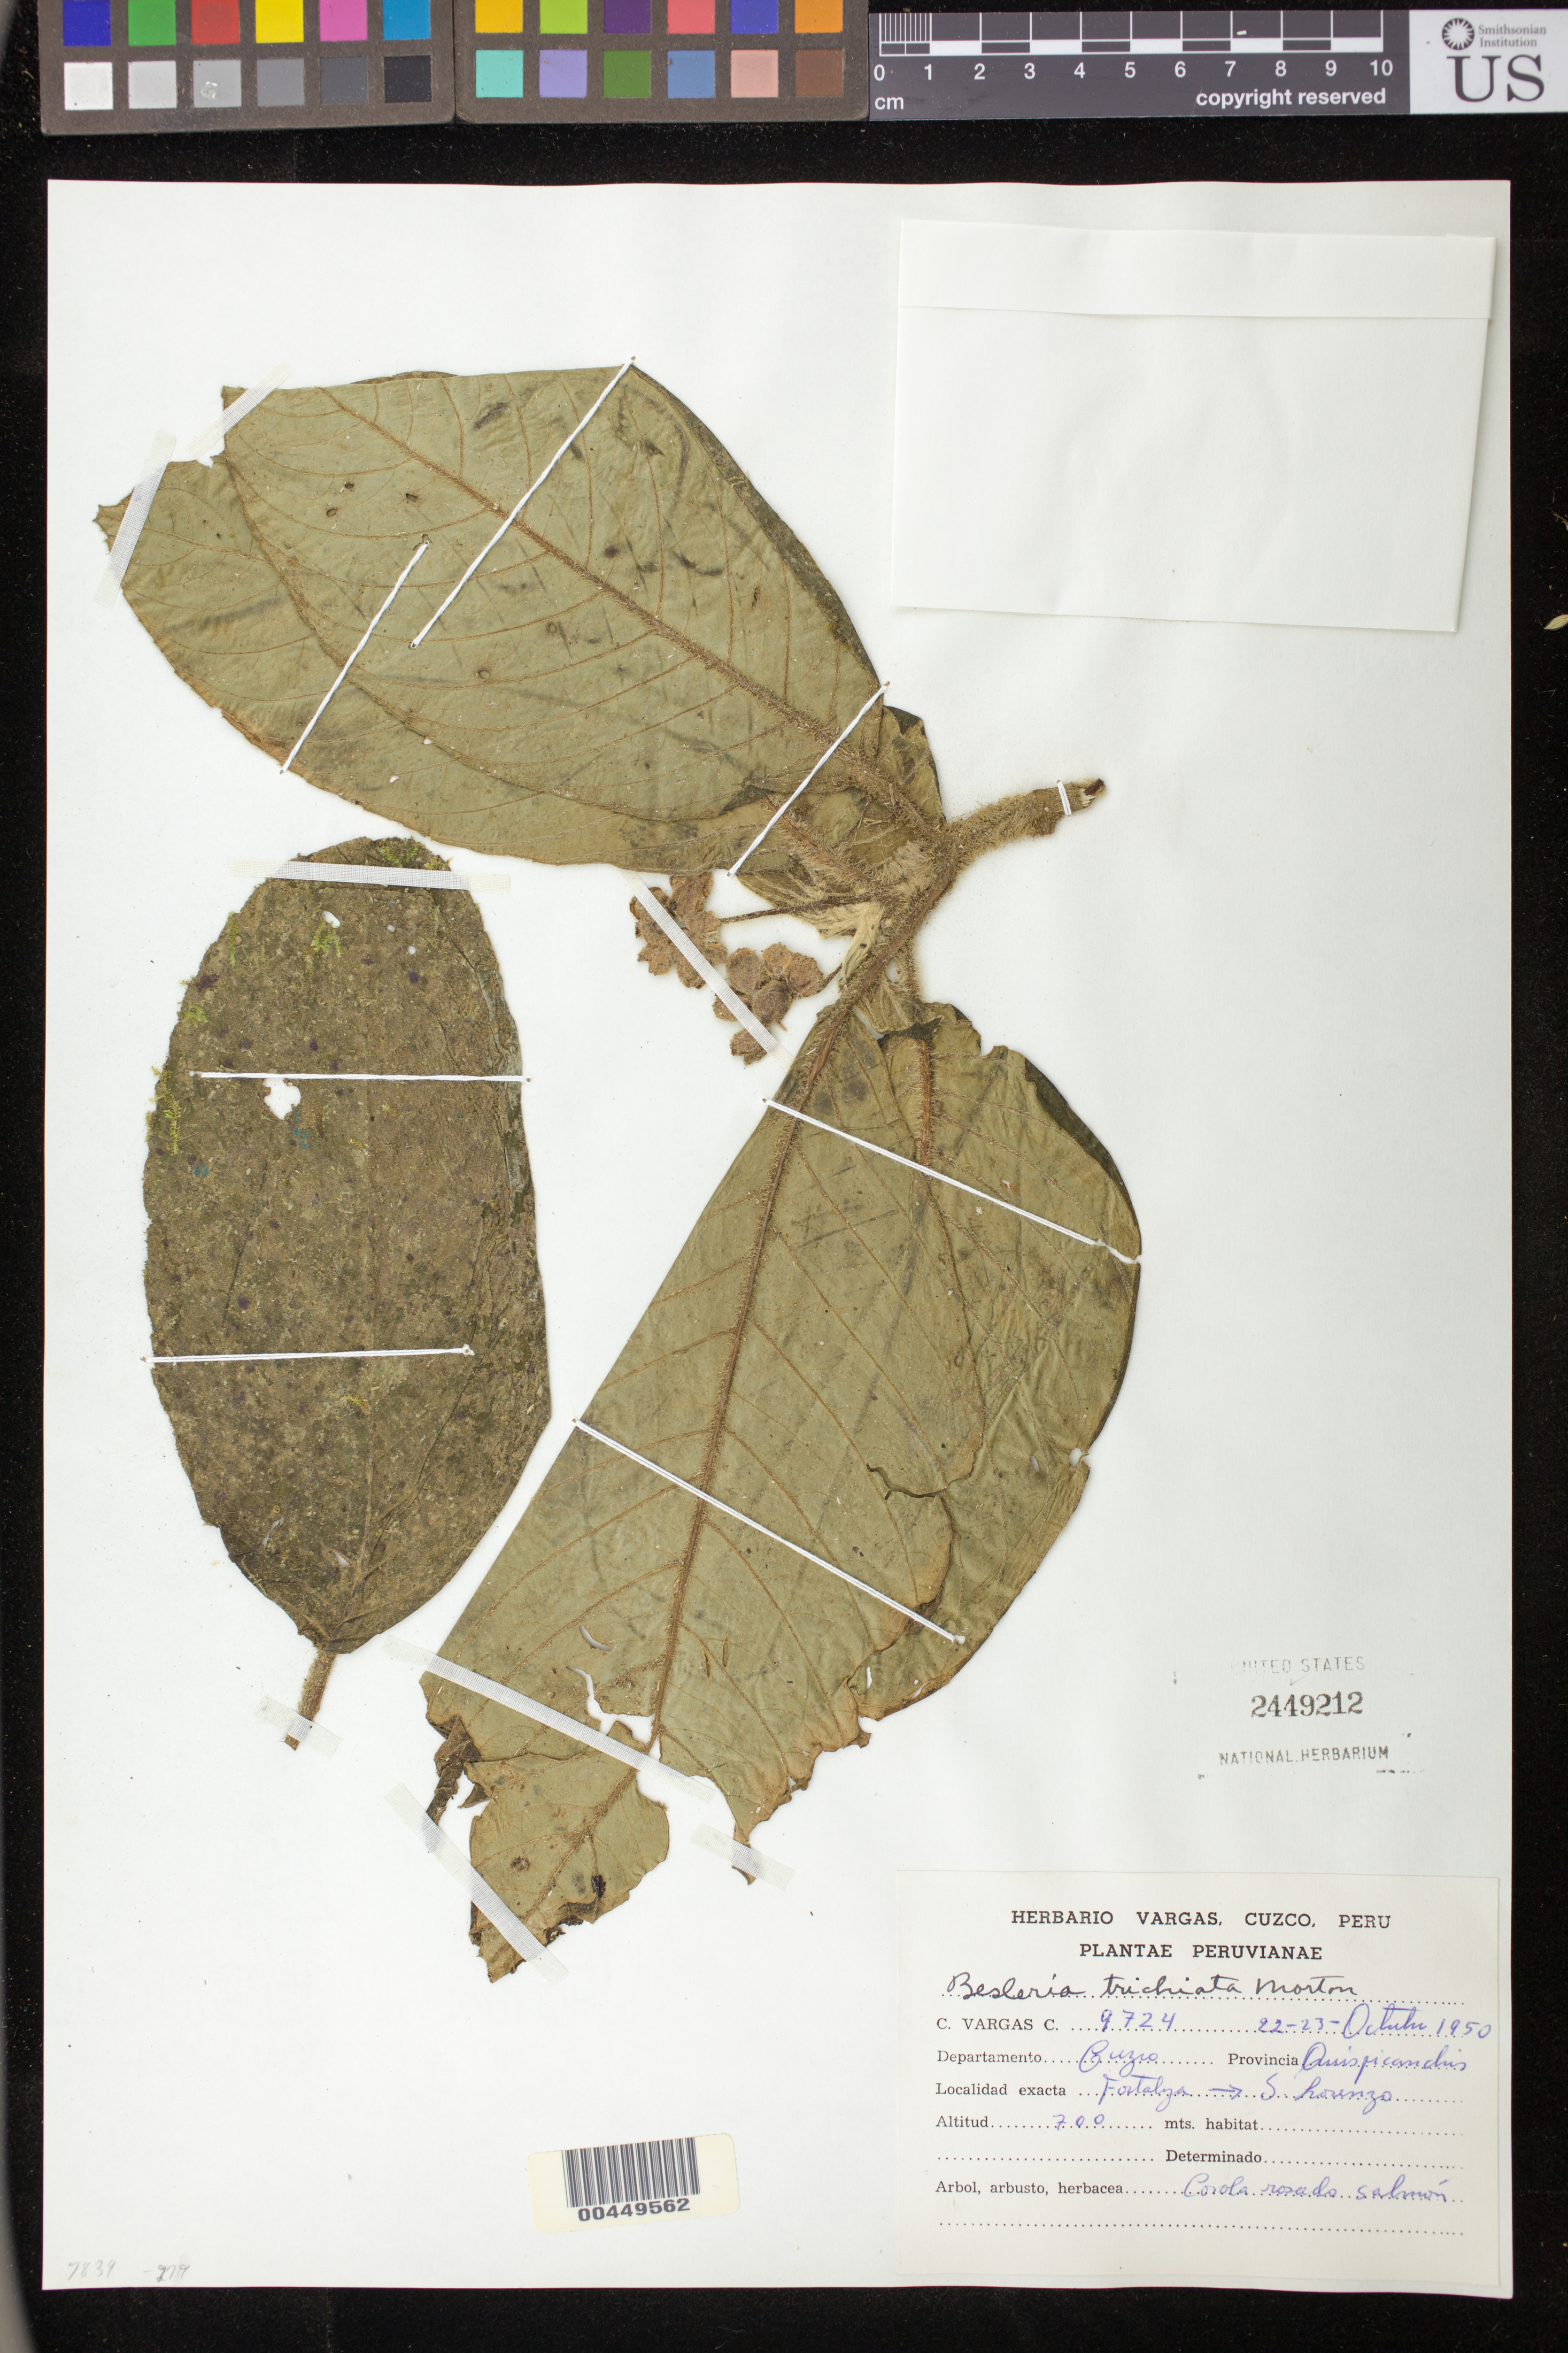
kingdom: Plantae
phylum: Tracheophyta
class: Magnoliopsida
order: Lamiales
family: Gesneriaceae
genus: Besleria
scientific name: Besleria trichiata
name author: C.V. Morton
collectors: C. Vargas C.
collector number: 9724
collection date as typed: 22-23 Oct 1950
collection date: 1950-10-22/1950-10-23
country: Peru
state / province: Cusco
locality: Tortalya - S. Lorenzo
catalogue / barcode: US 2449212